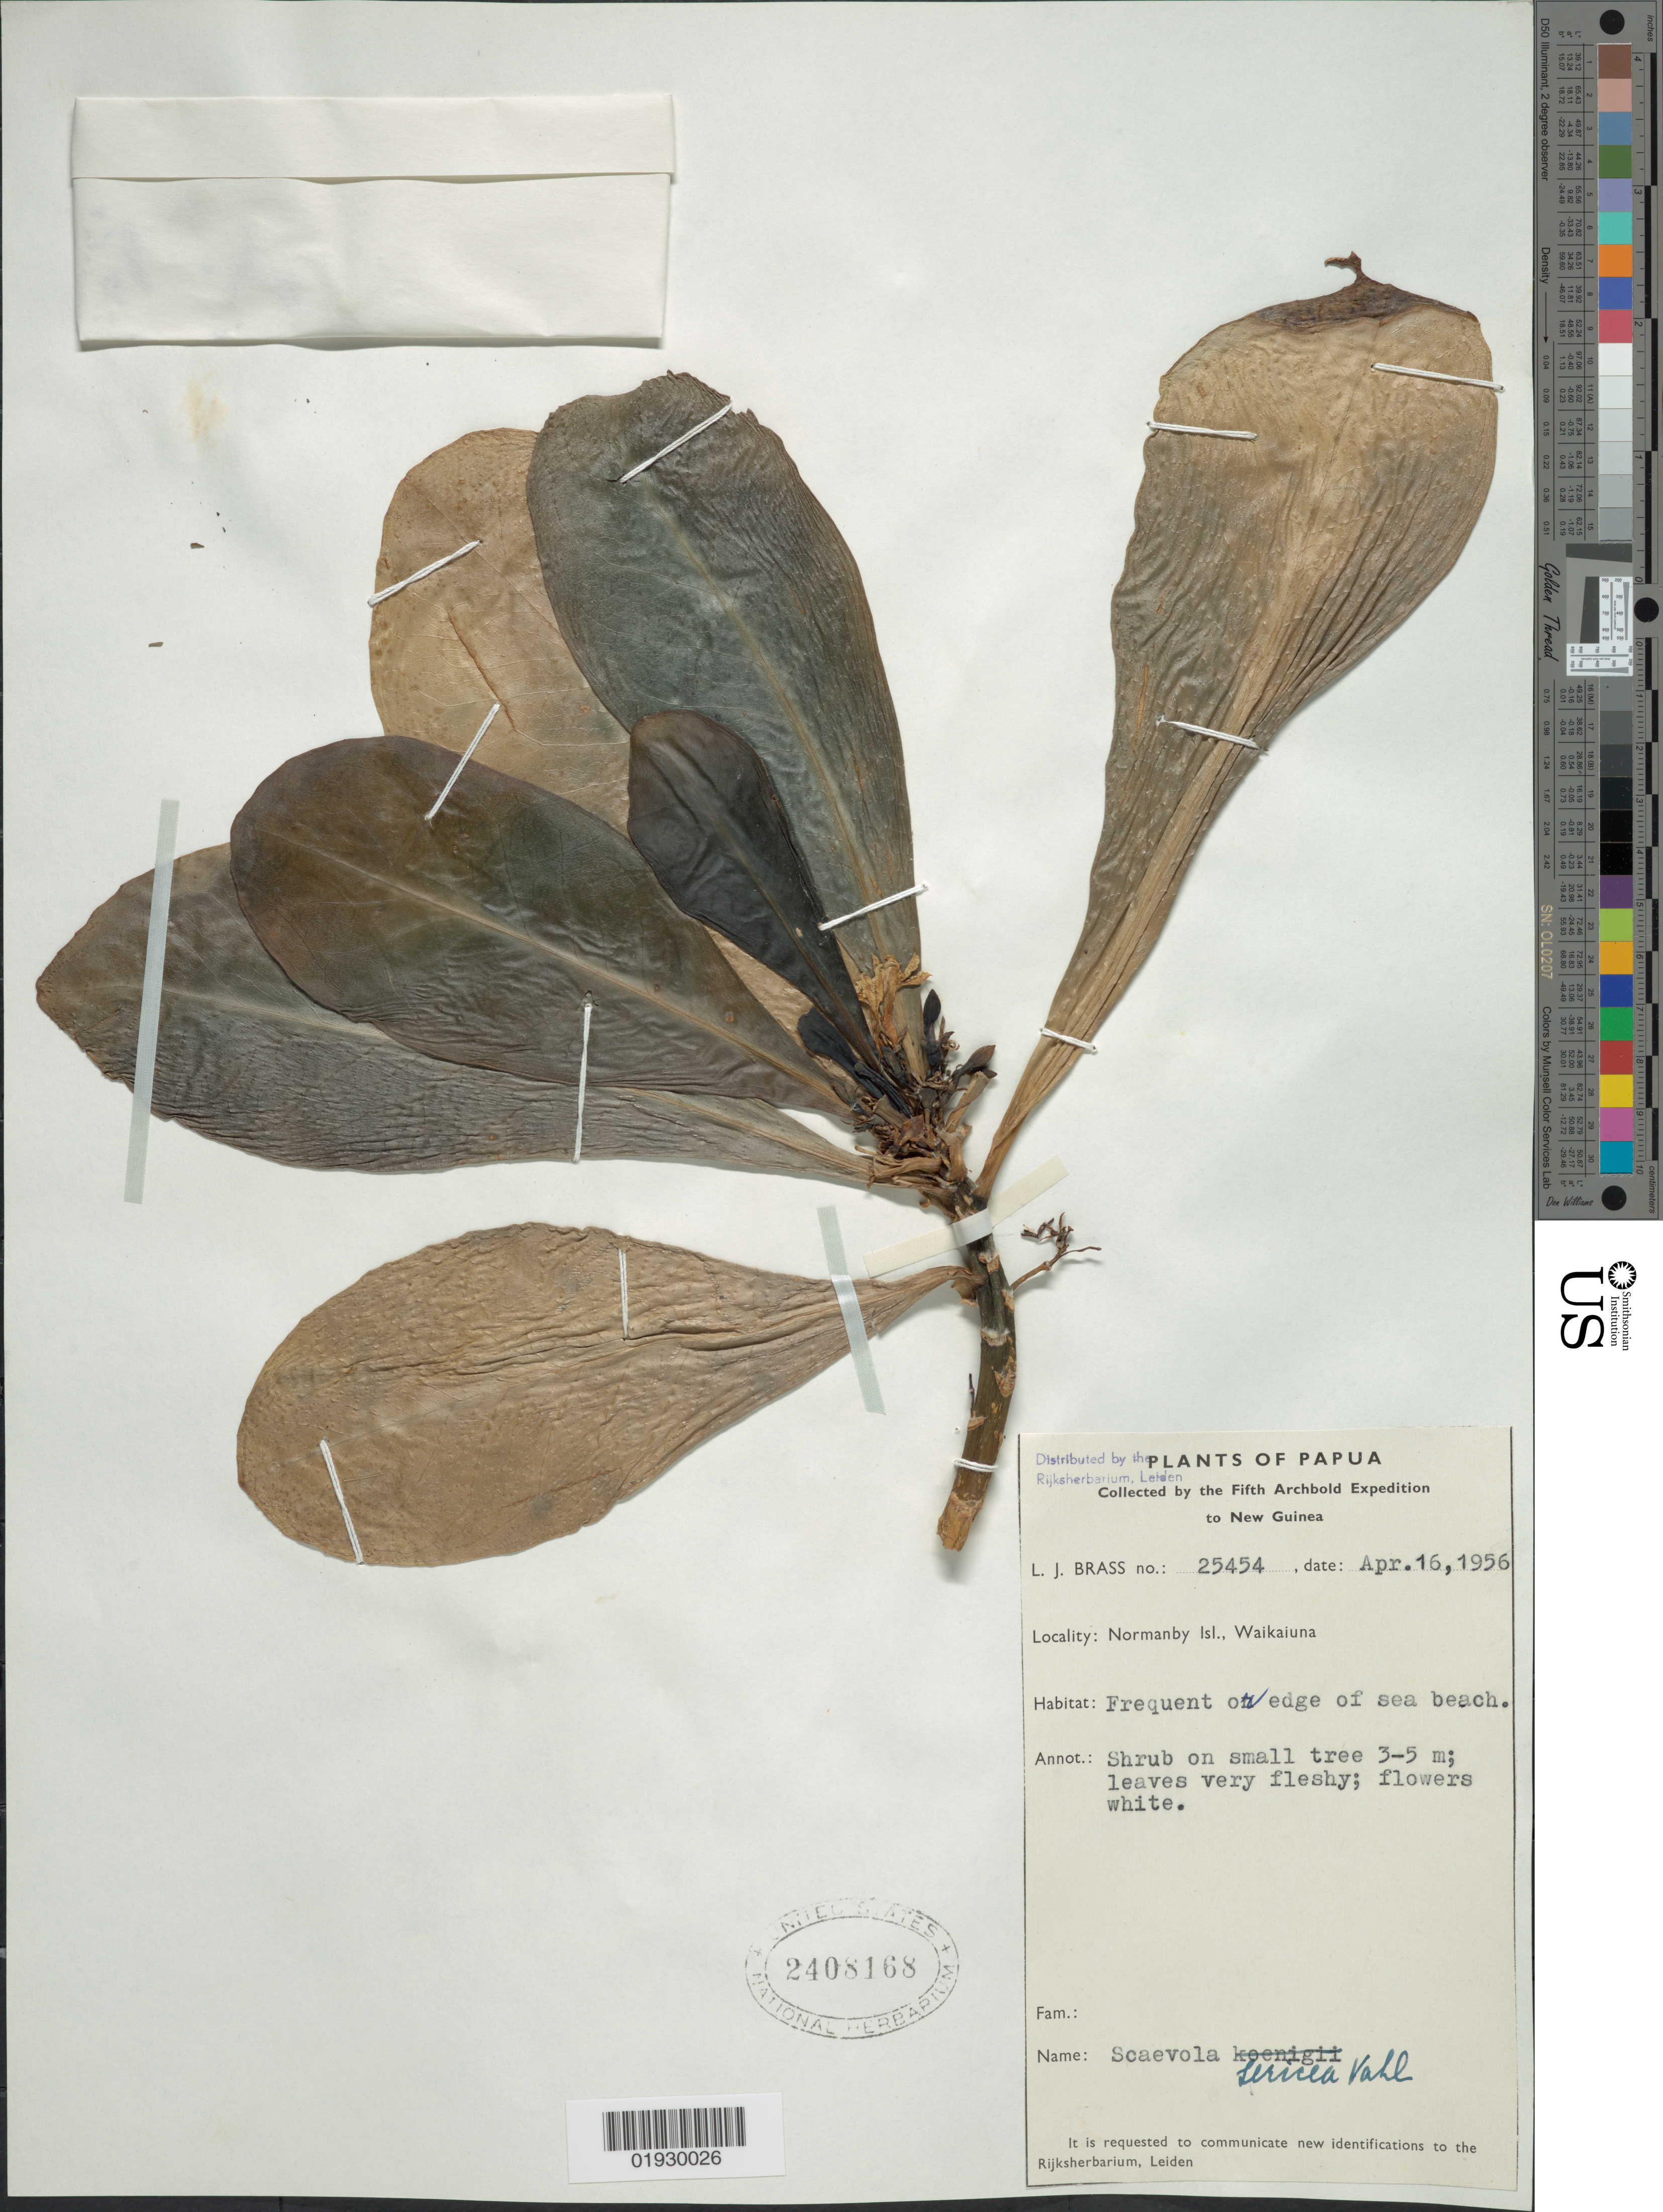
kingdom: Plantae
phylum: Tracheophyta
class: Magnoliopsida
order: Asterales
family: Goodeniaceae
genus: Scaevola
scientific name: Scaevola taccada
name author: (Gaertn.) Roxb.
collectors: L. J. Brass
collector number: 25454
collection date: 1956-04-16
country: Papua New Guinea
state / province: Milne Bay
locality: New Guinea, Normanby Isl., Waikaiuna.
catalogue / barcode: US 2408168